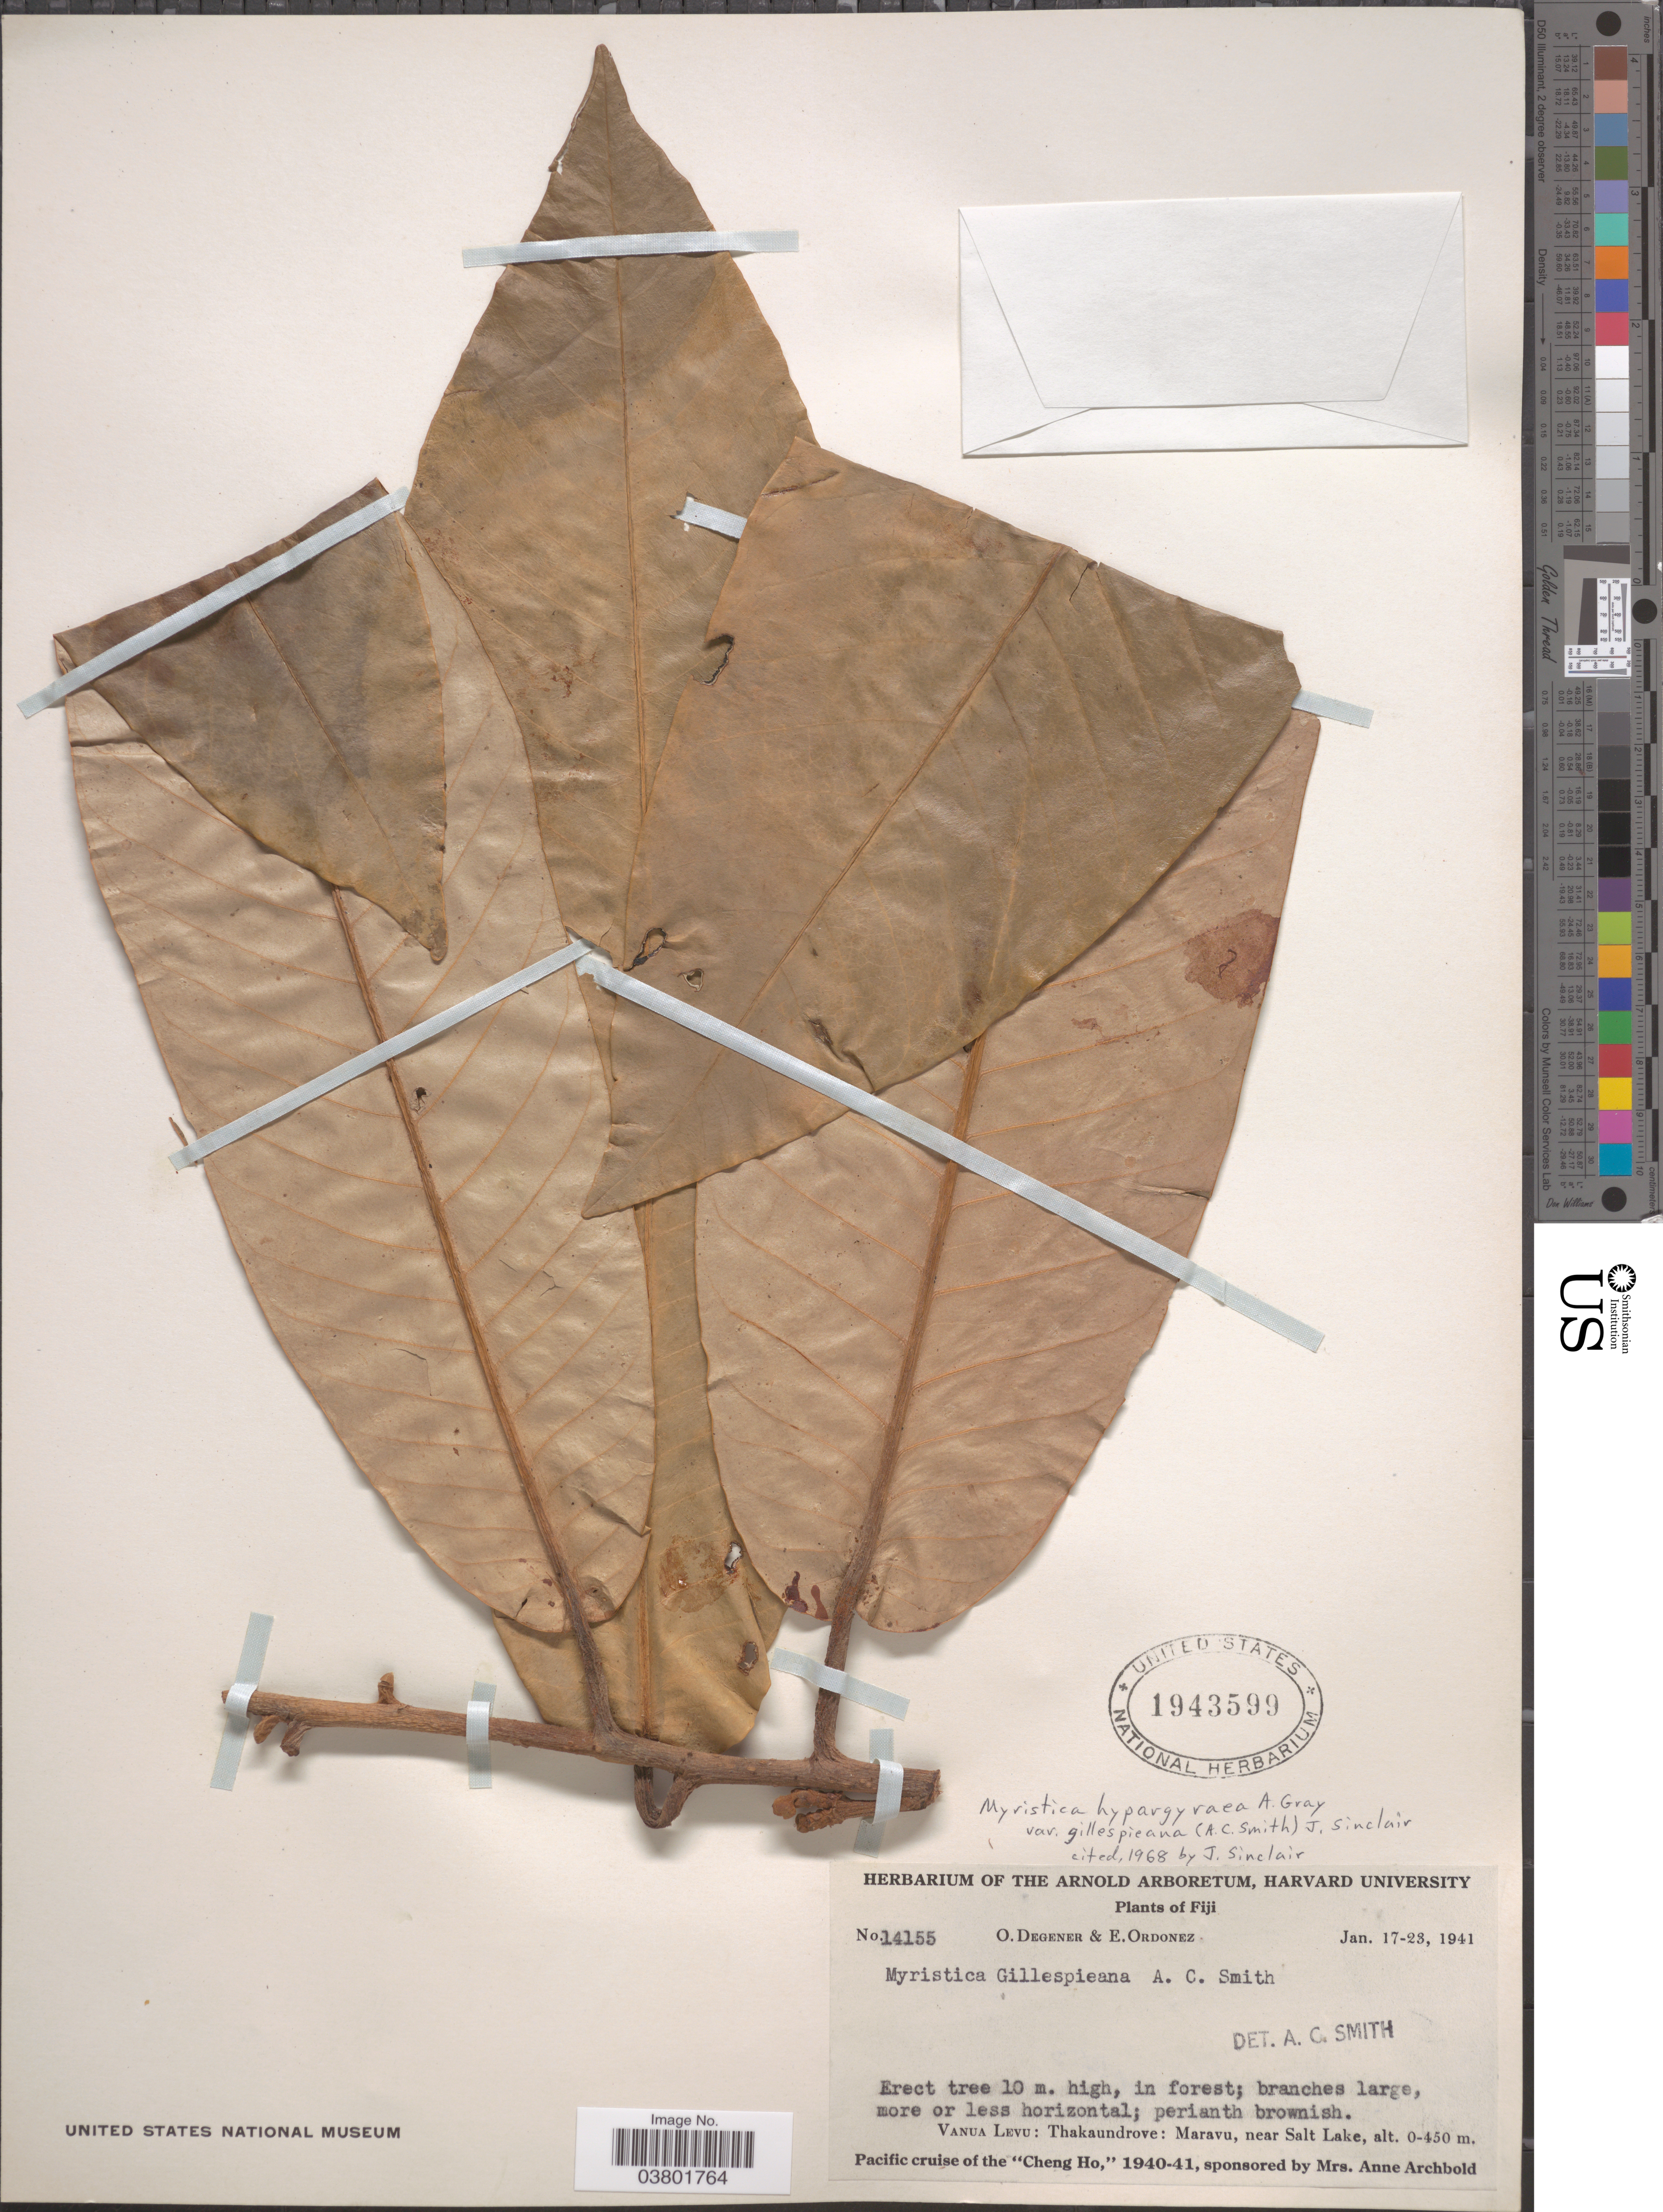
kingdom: Plantae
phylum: Tracheophyta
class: Magnoliopsida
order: Magnoliales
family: Myristicaceae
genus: Myristica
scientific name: Myristica gillespieana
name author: A.C. Sm.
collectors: O. Degener & E. Ordonez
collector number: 14155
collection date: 1941-01-17/1941-01-23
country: Fiji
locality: Vanua Levu: Thakaundrove: Maravu, near Salt Lake.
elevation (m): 0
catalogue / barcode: US 1943599